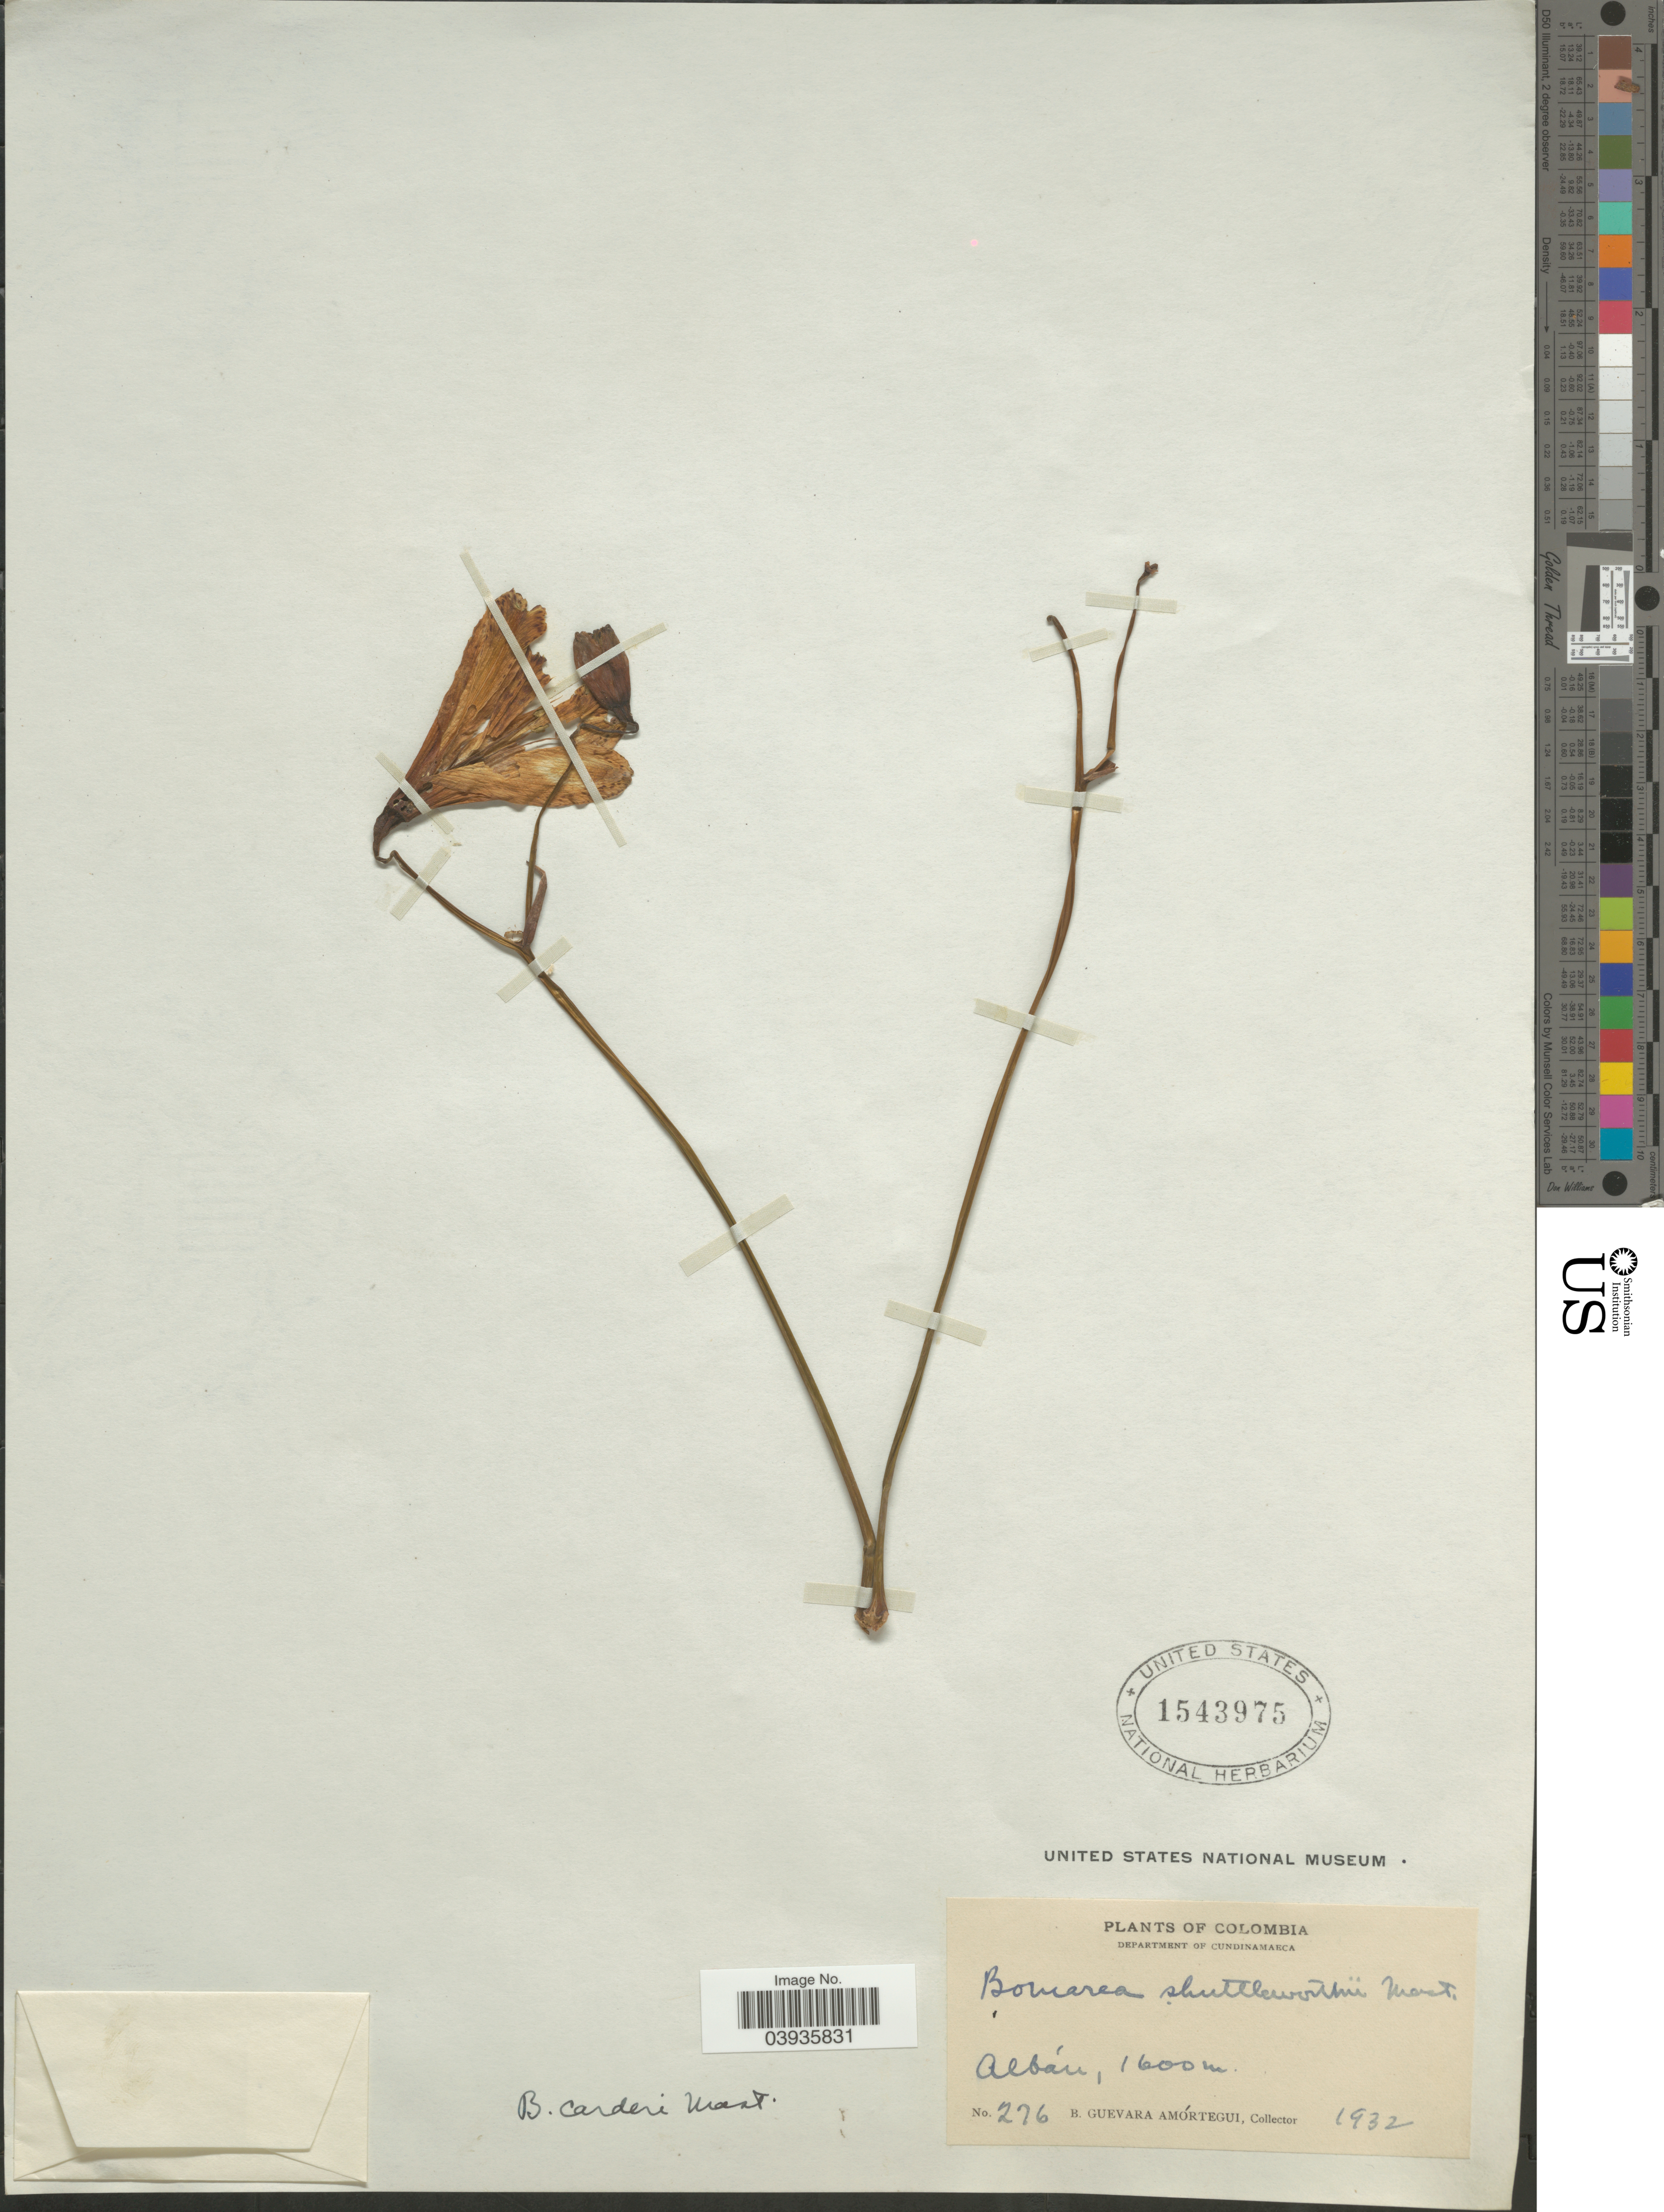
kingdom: Plantae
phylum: Tracheophyta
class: Liliopsida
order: Liliales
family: Alstroemeriaceae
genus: Bomarea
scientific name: Bomarea carderi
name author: Mast.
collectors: B. Guevara Amortegui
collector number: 276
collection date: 1932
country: Colombia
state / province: Cundinamarca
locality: Department of Cundinamarca. Albán.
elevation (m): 1600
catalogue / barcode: US 1543975